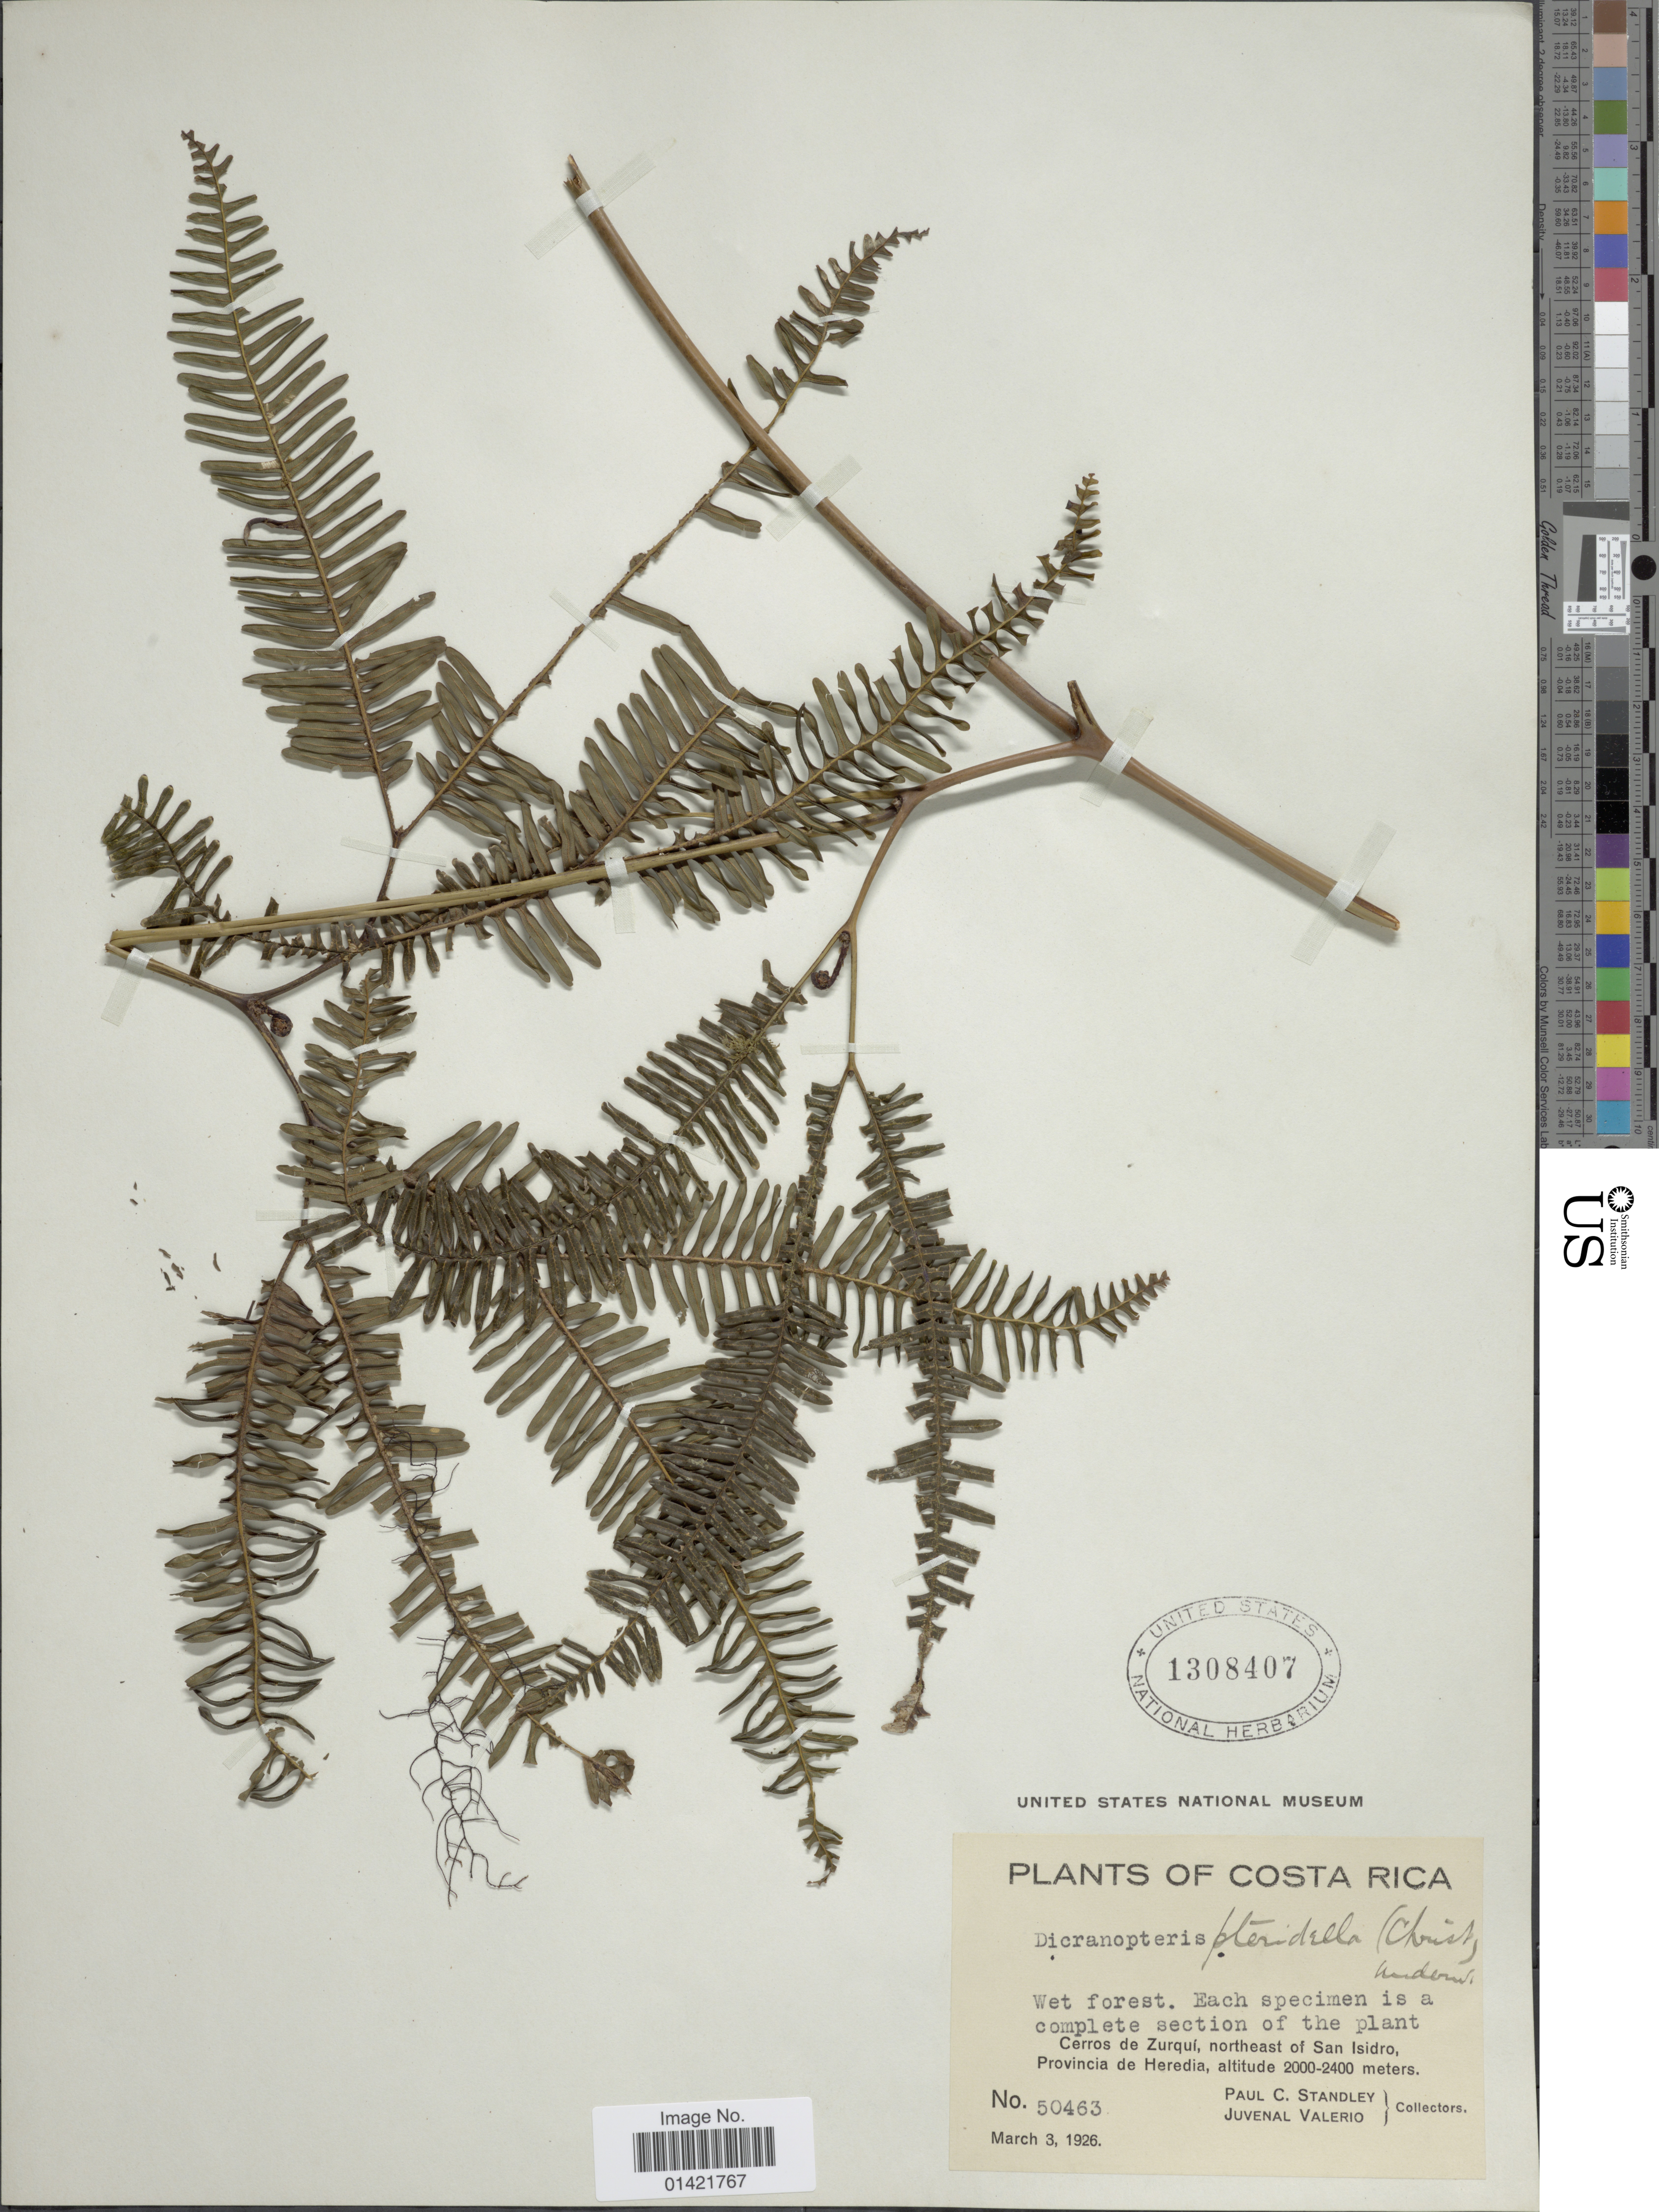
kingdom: Plantae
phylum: Tracheophyta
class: Polypodiopsida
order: Gleicheniales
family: Gleicheniaceae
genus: Sticherus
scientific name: Sticherus pteridellus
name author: (Christ) Copel.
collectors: P. C. Standley & J. Valerio R.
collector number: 50463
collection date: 1926-03-03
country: Costa Rica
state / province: Heredia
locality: Cerros de Zurqui, northeast of San Isidro, Provincia de Heredia.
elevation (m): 2000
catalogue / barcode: US 1308407